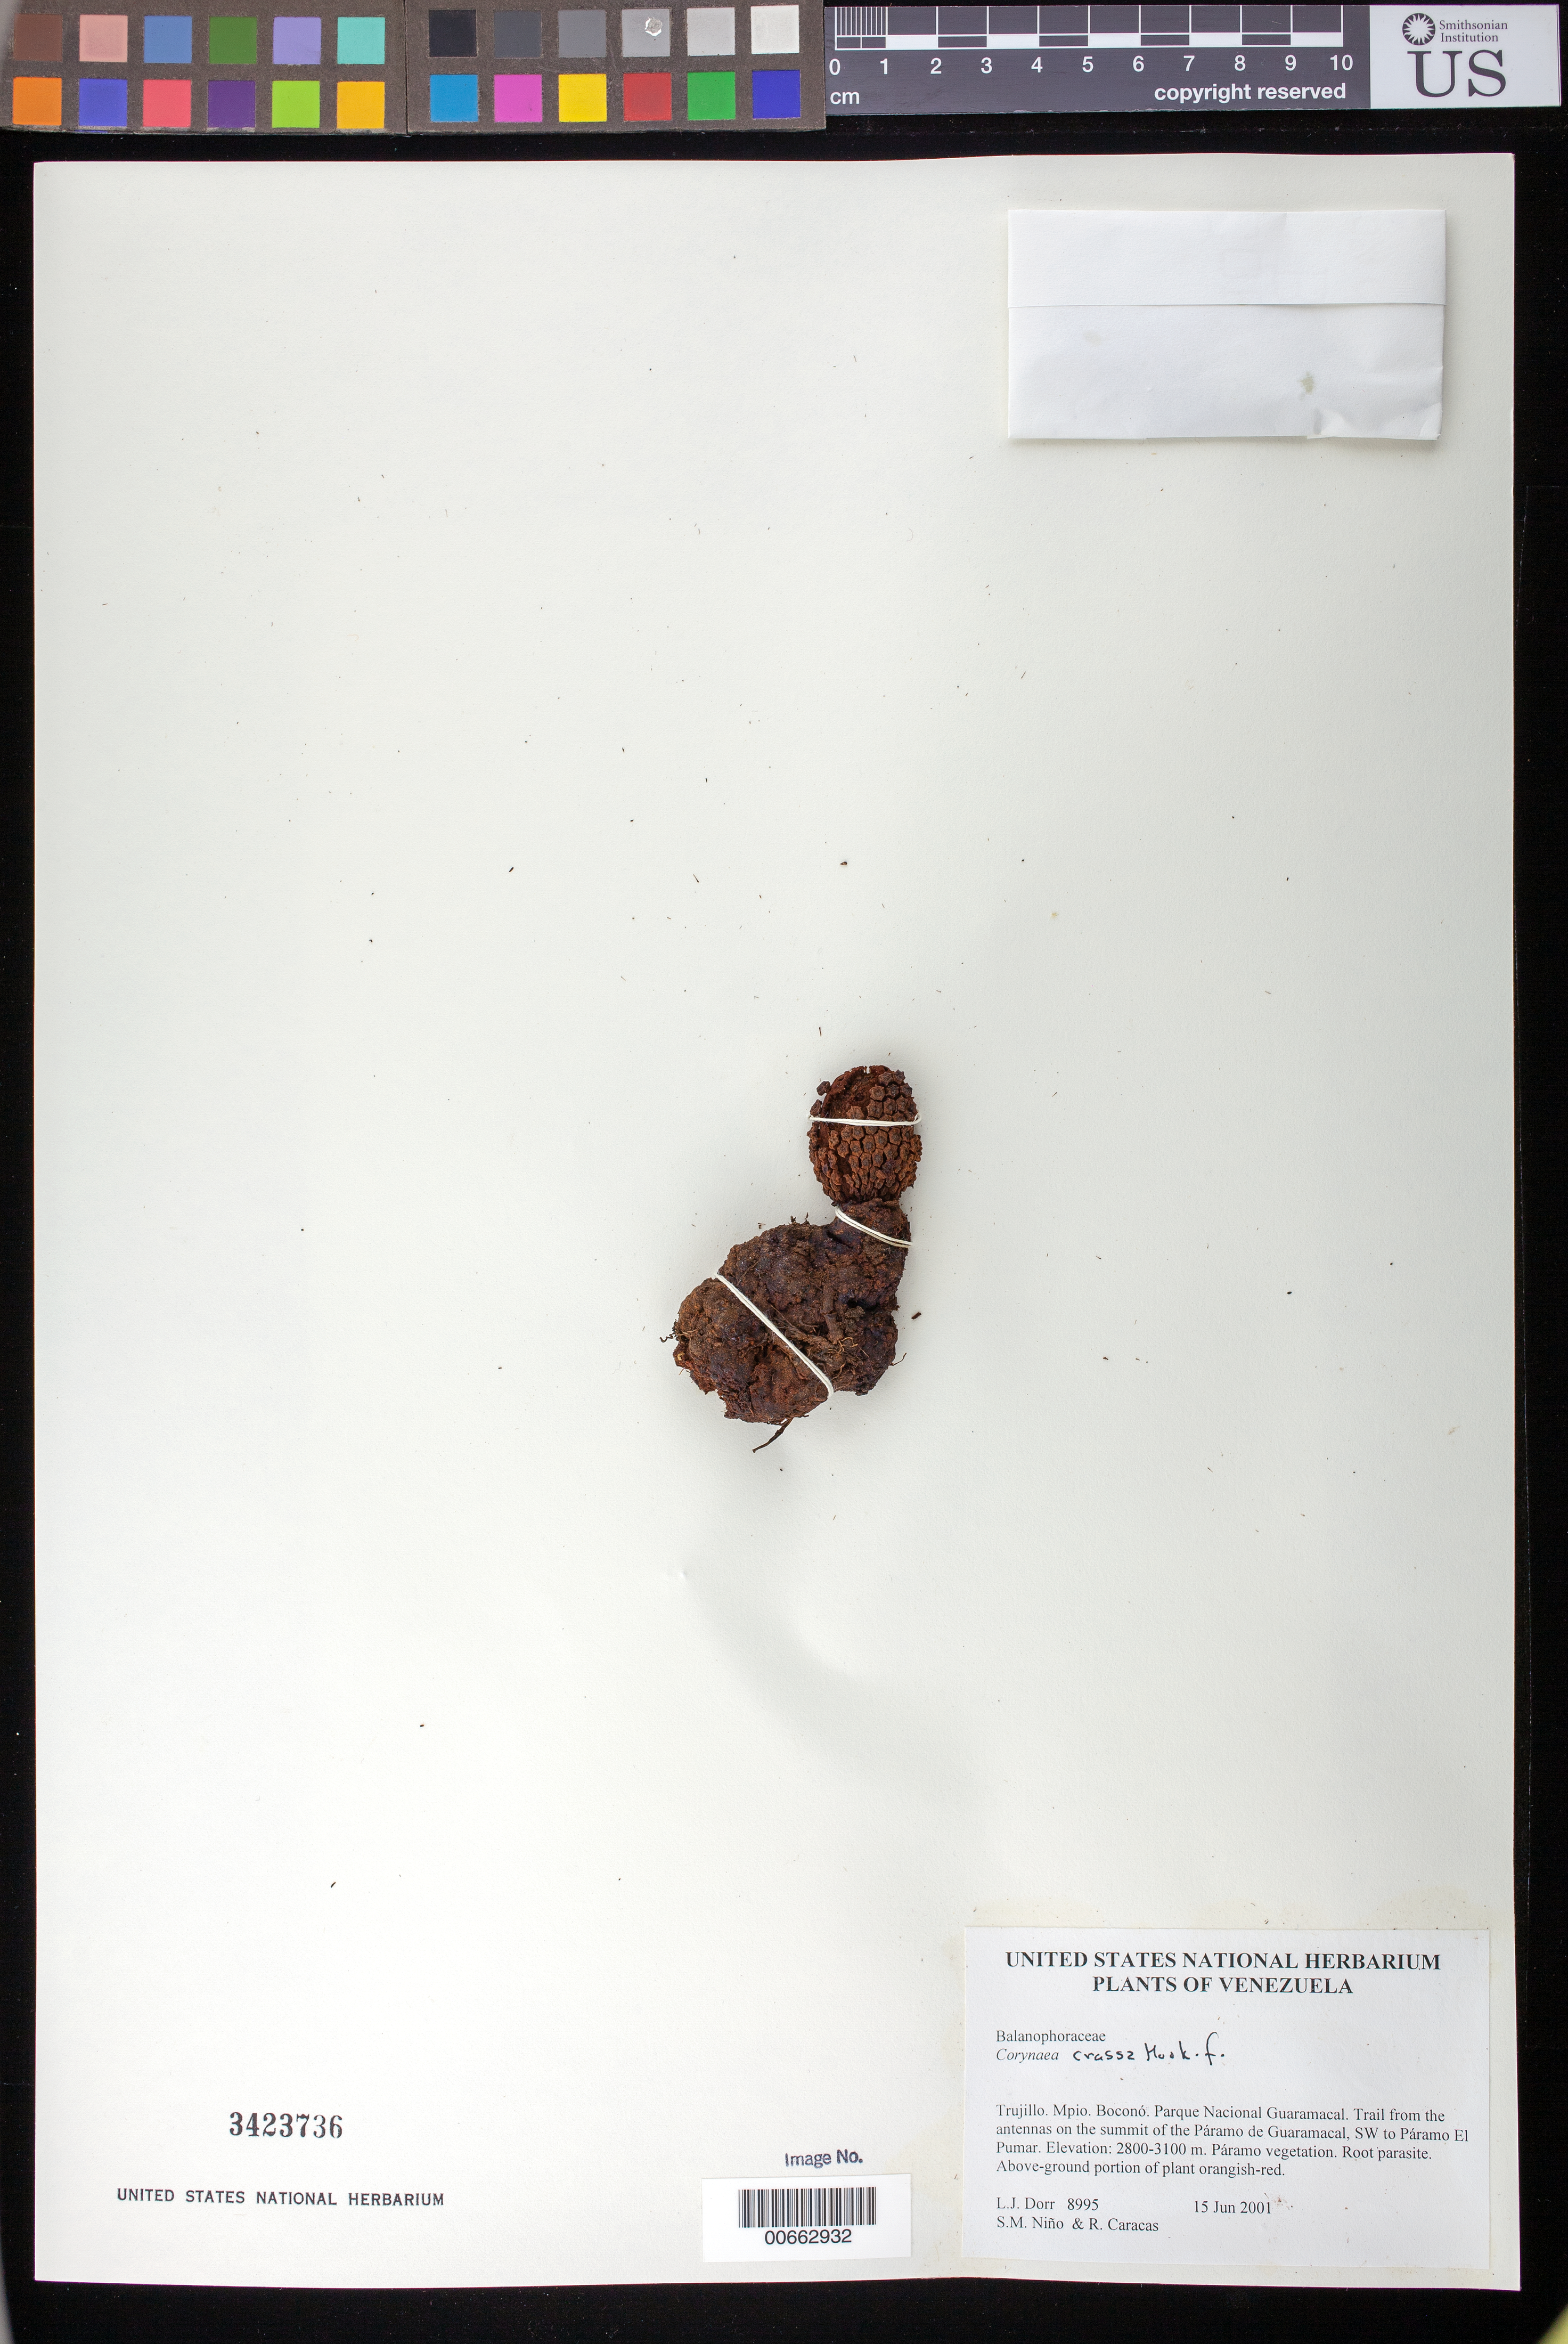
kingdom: Plantae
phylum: Tracheophyta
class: Magnoliopsida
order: Santalales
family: Balanophoraceae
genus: Corynaea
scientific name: Corynaea crassa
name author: Hook. f.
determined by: Dorr, L. J., (BOT), Smithsonian Institution - National Museum of Natural History (UNITED STATES)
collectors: L. J. Dorr, S. M. Niño & R. Caracas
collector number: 8995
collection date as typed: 15 Jun 2001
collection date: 2001-06-15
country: Venezuela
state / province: Trujillo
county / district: Boconó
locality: Parque Nacional Guaramacal. Trail from the antennas on the summit of the Páramo de Guaramacal, SW to Páramo El Pumar.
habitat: Páramo vegetation.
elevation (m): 2800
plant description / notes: PORT, US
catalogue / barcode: US 3423736